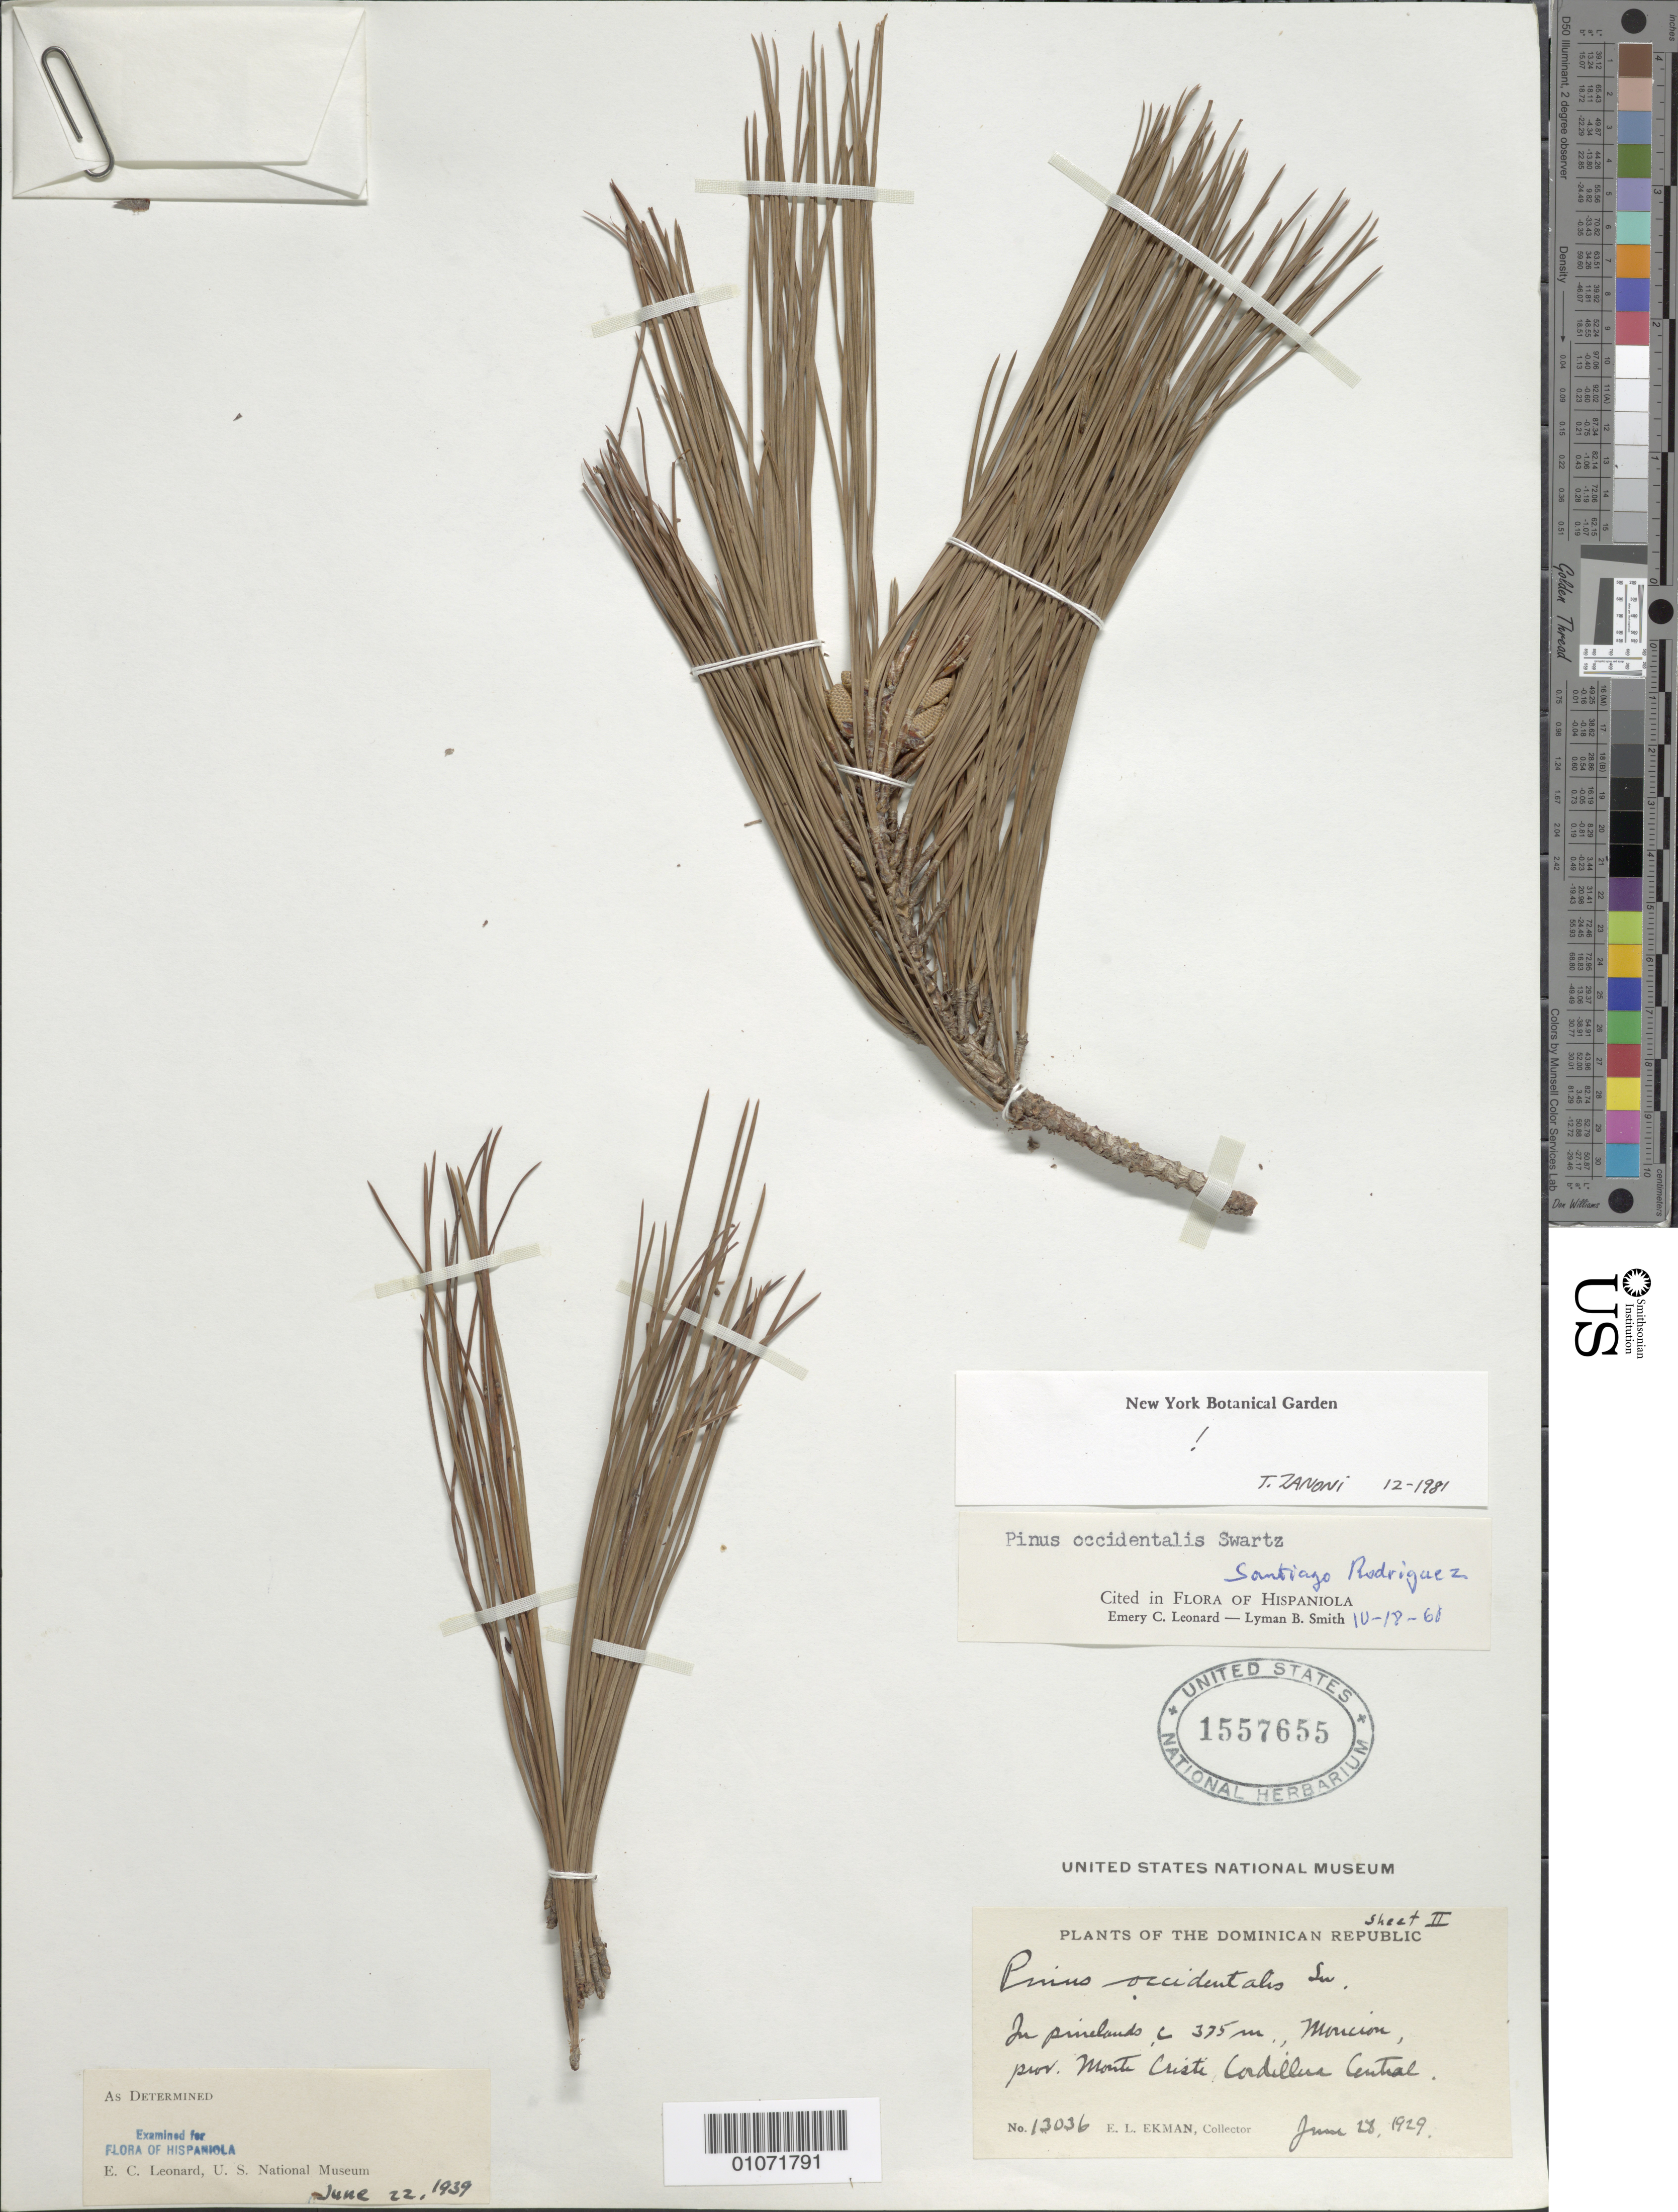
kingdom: Plantae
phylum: Tracheophyta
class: Pinopsida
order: Pinales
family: Pinaceae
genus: Pinus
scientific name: Pinus occidentalis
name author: Sw.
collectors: E. L. Ekman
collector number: H 13036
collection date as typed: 28 Jun 1929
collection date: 1929-06-28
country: Dominican Republic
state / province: Monte Cristi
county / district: Monción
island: Hispaniola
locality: Mountain prov. Monte Cristi Cadallia Castil.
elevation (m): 375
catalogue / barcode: US 1557655